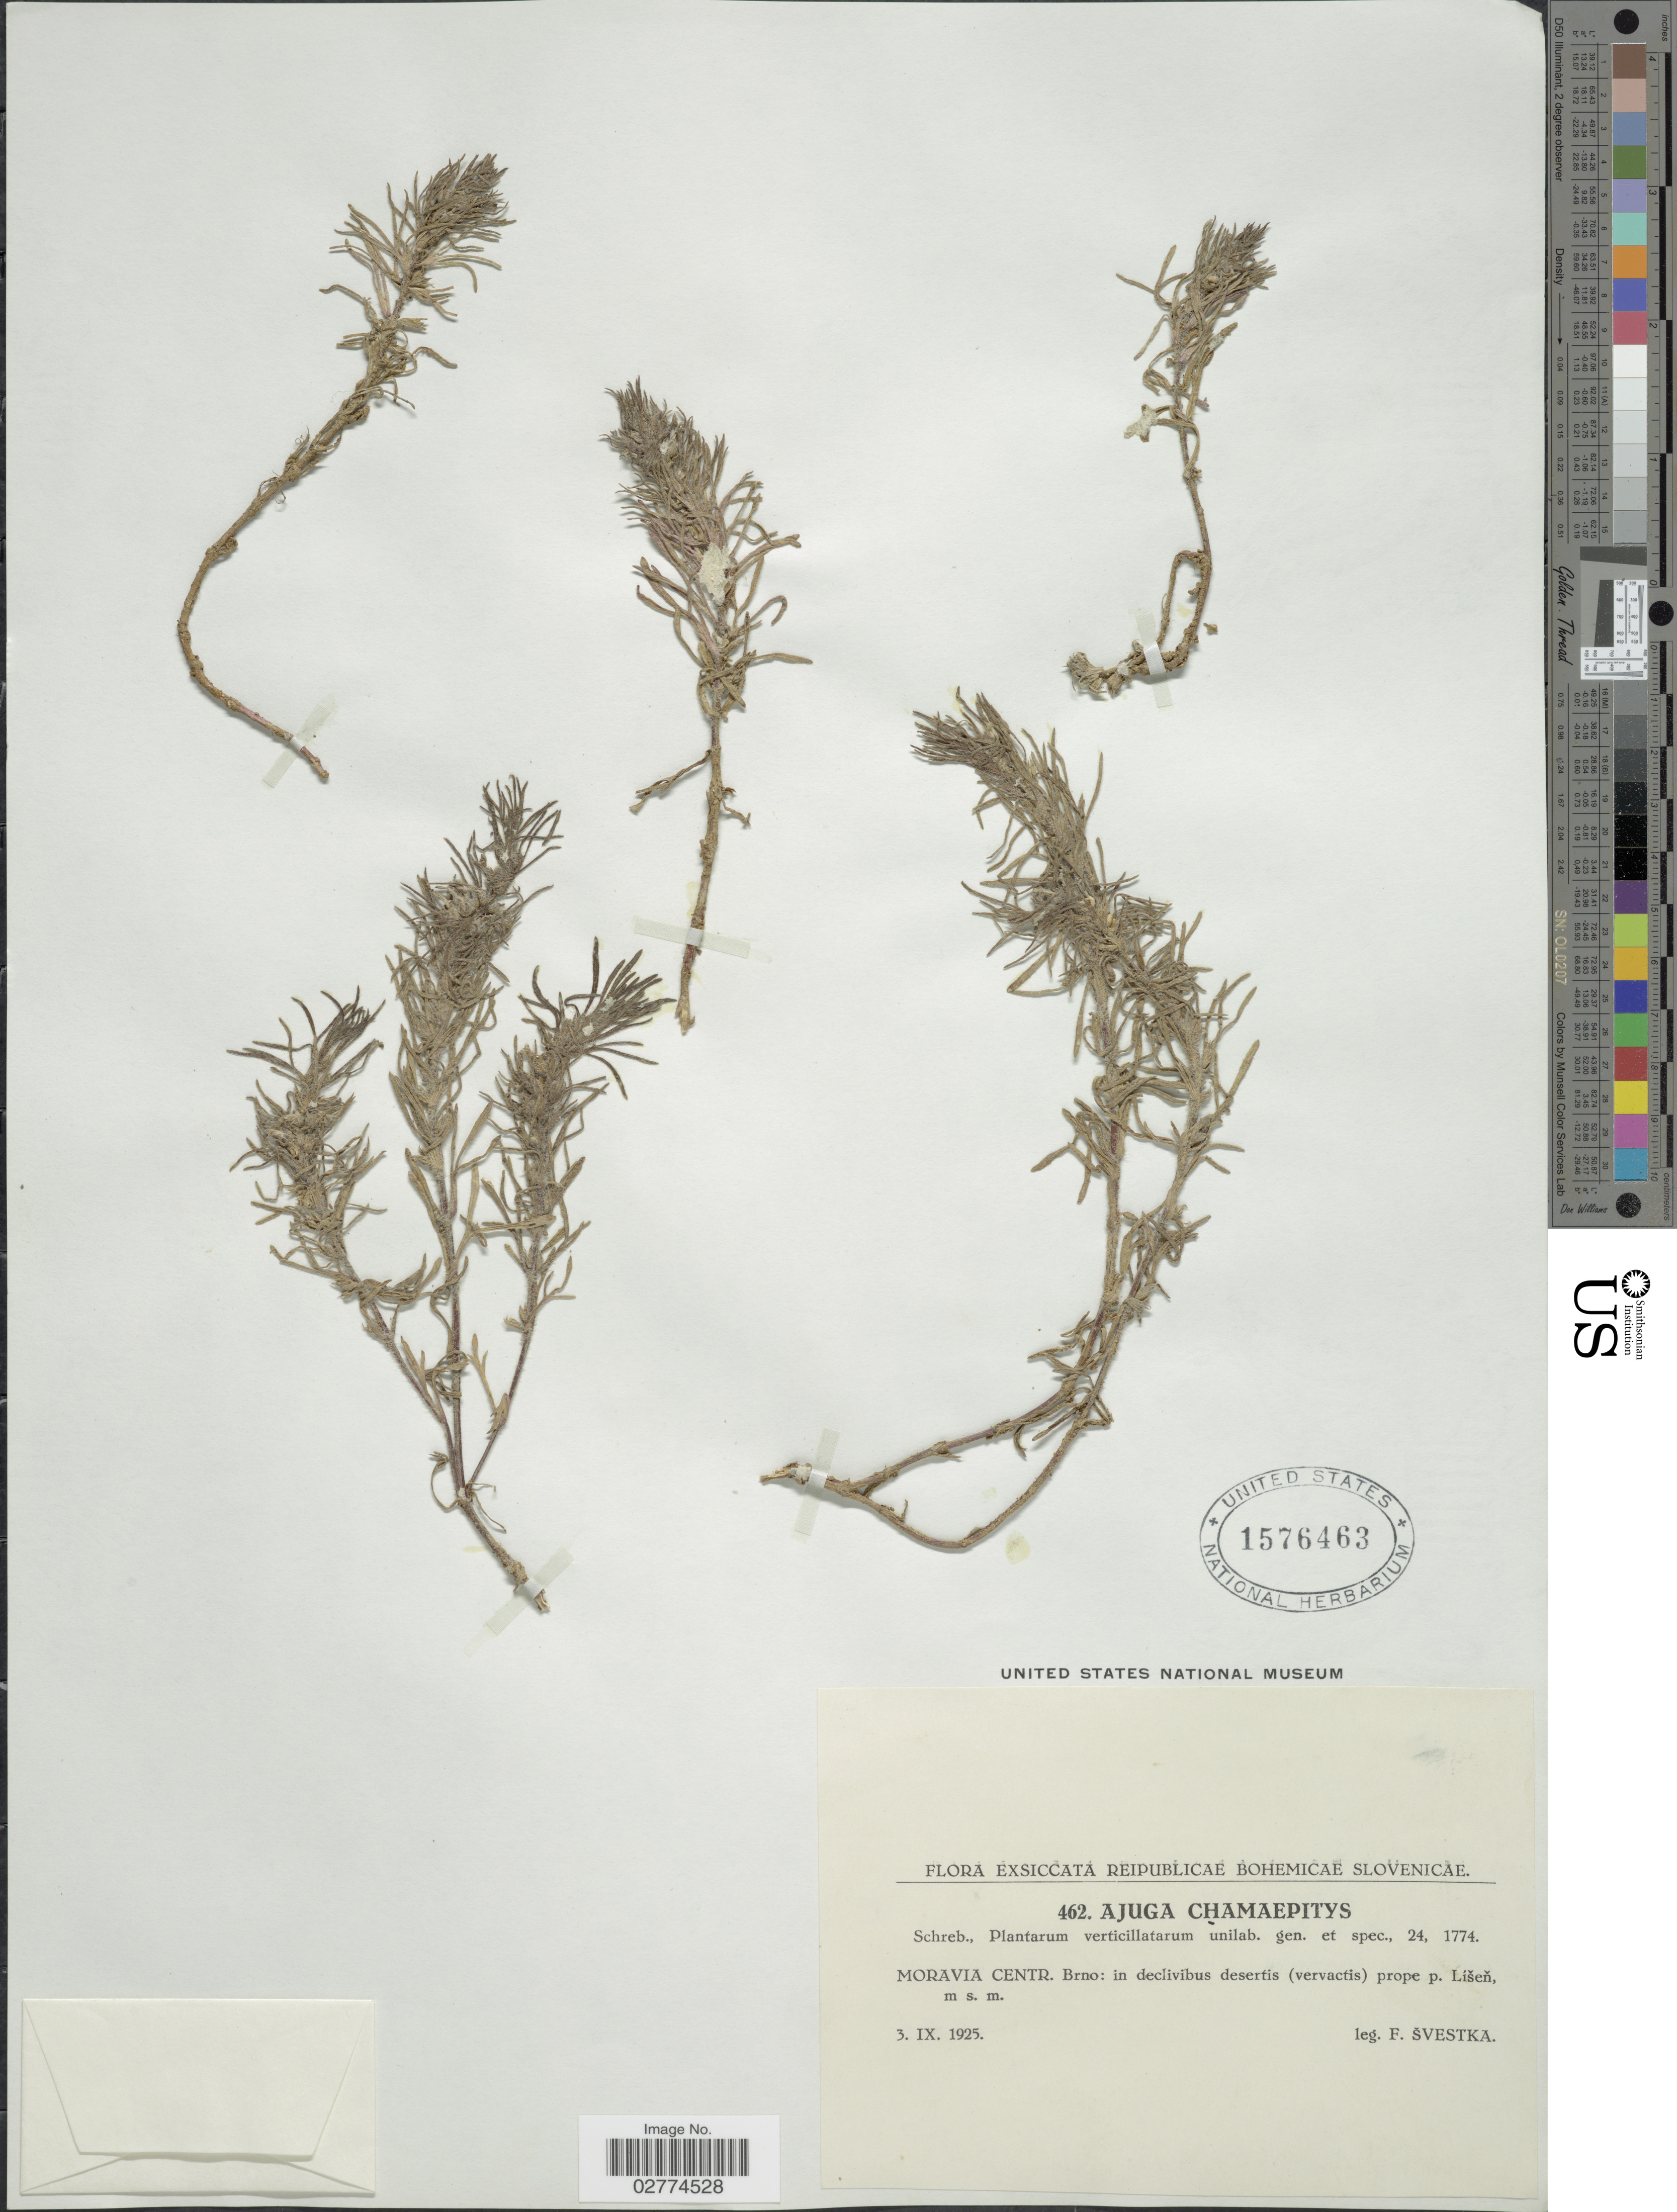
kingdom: Plantae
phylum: Tracheophyta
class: Magnoliopsida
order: Lamiales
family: Lamiaceae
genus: Ajuga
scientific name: Ajuga chamaepitys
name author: (L.) Schreb.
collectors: F. Svestka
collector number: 462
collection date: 1925-09-03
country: Czechia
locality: Reipublicae Bohemicae Slovenicae, Moravia Centr. Brno: in declivibus desertis (vervactis) prope p. Lísen.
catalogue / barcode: US 1576463